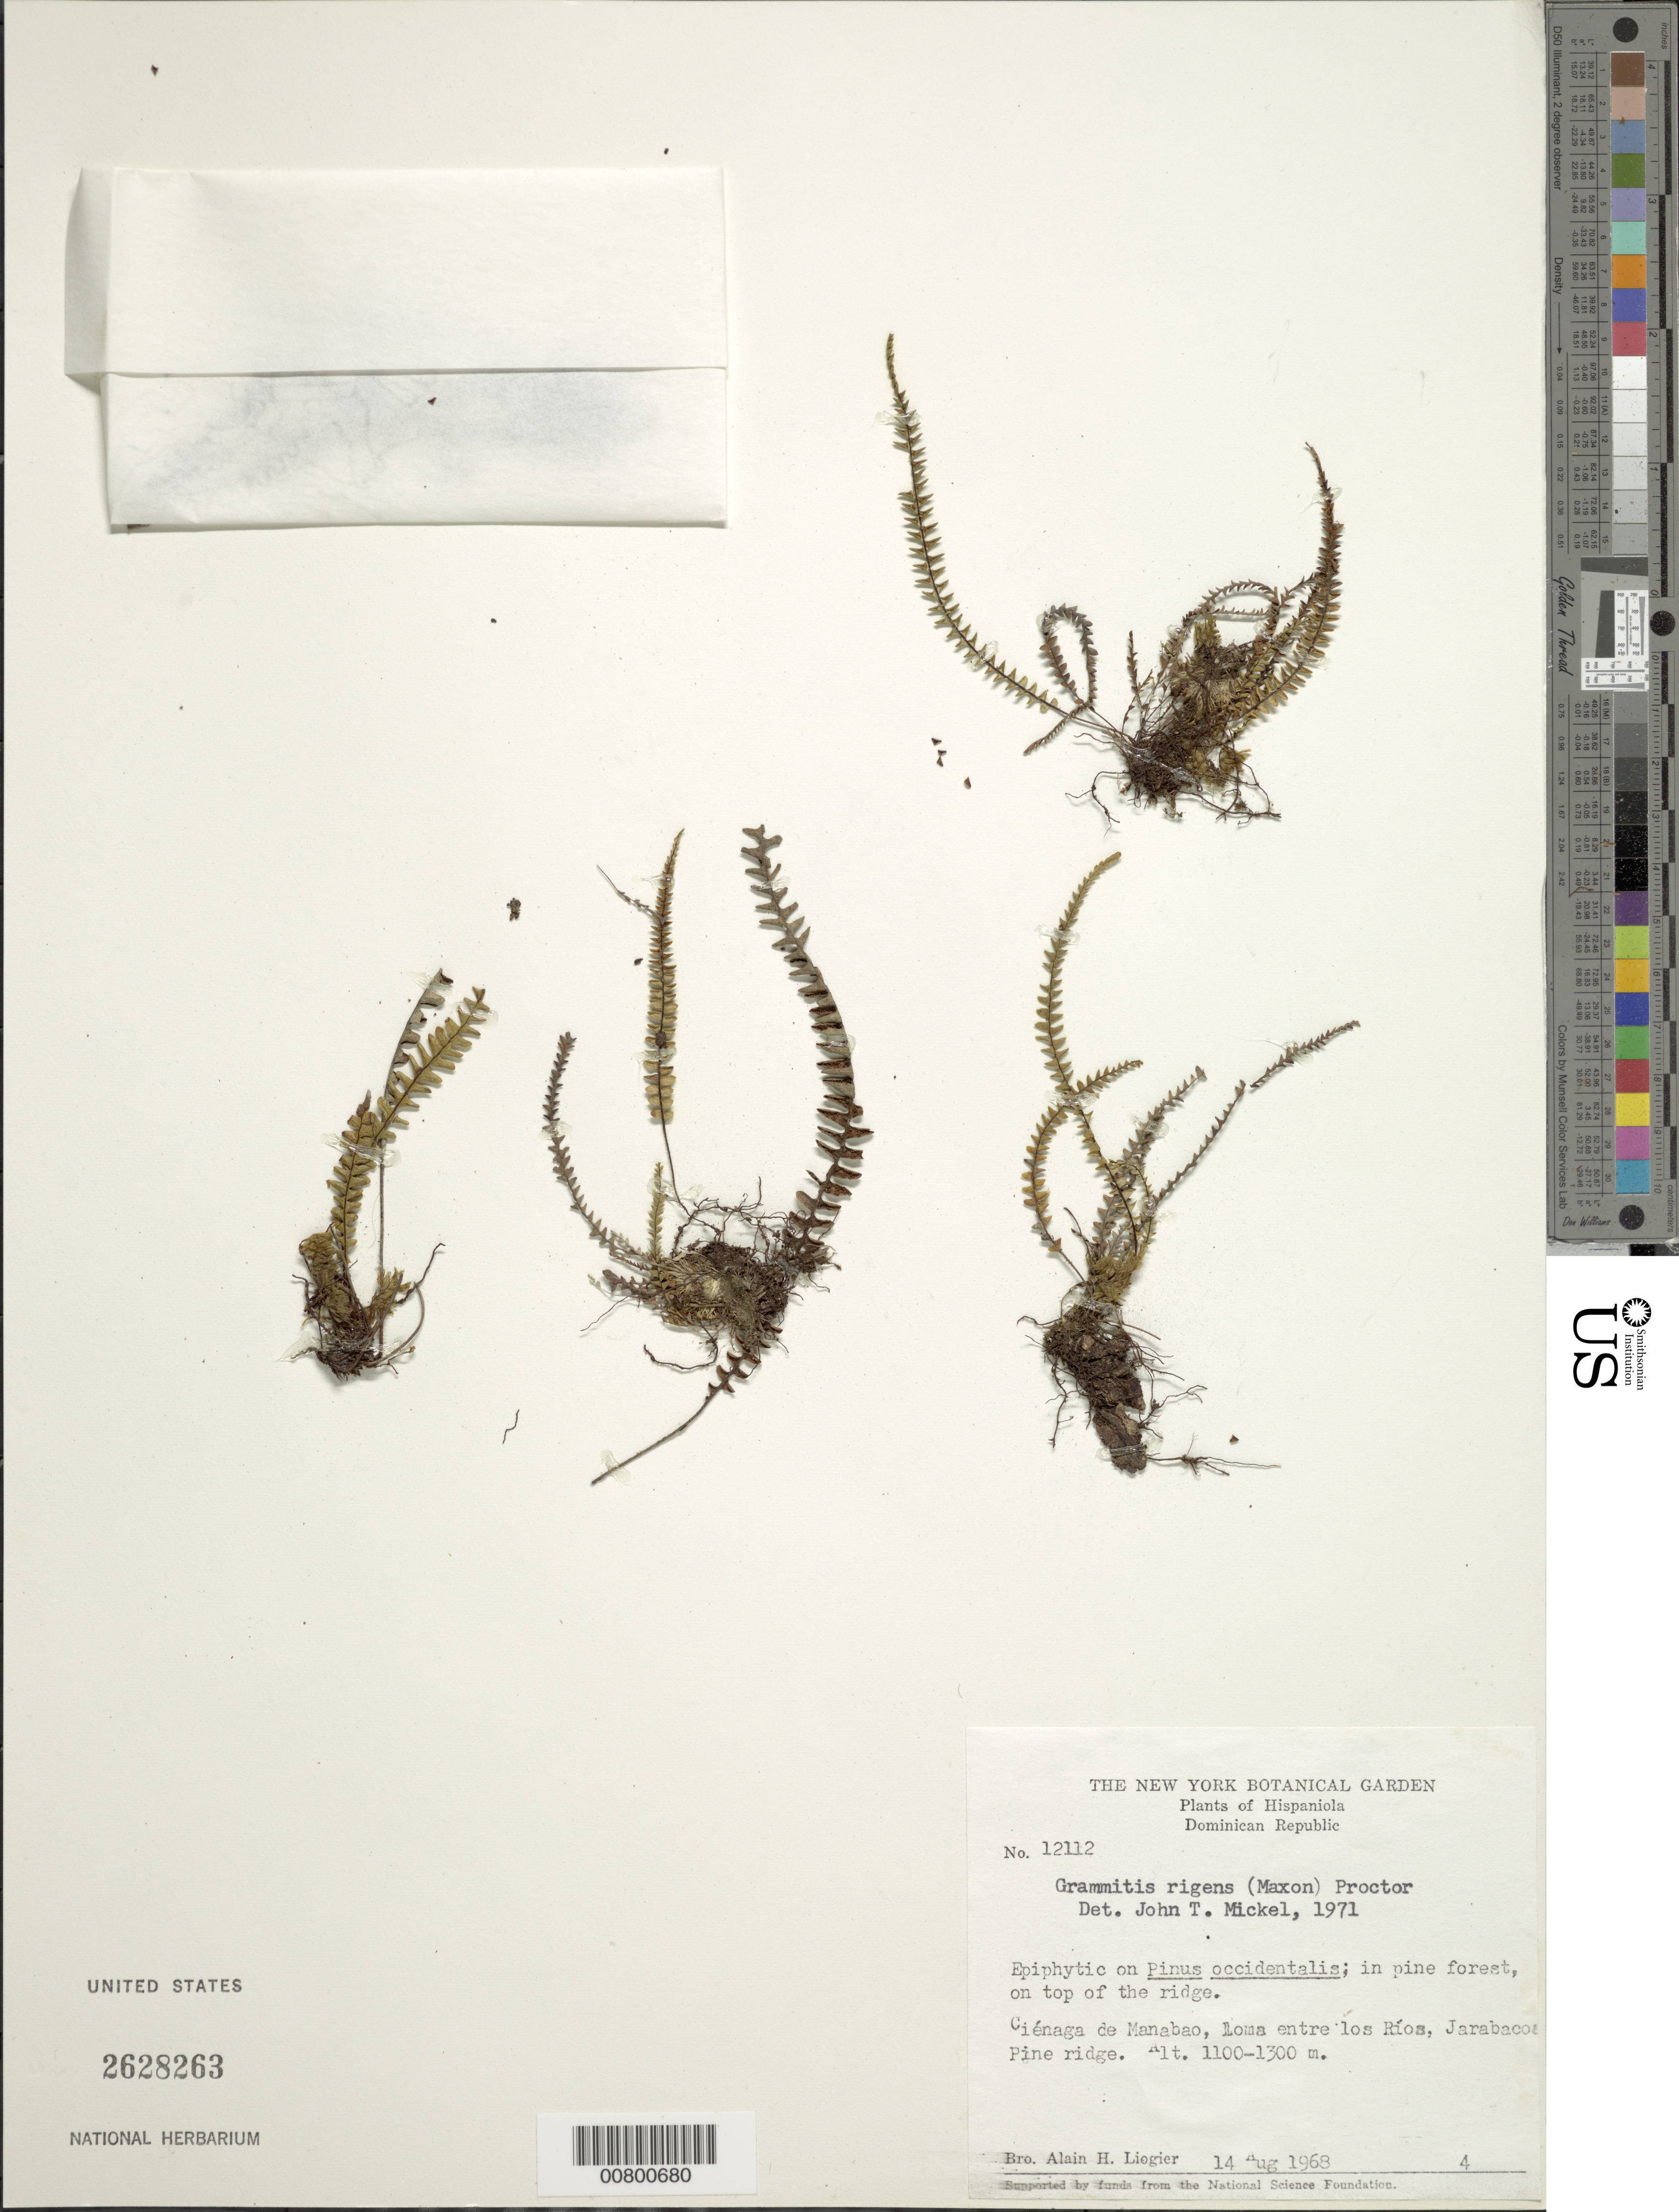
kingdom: Plantae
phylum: Tracheophyta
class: Polypodiopsida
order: Polypodiales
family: Polypodiaceae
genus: Melpomene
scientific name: Melpomene xiphopteroides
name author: (Liebm.) A.R. Sm. & R.C. Moran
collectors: A. H. Liogier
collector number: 12112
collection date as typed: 14 Aug 1968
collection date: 1968-08-14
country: Dominican Republic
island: Hispaniola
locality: Jarabacoa, Ciénaga de Manabao, Loma entre los Ríos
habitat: Pine forest on top of rider, on Pinus occidentalis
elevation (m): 1100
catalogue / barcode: US 2628263